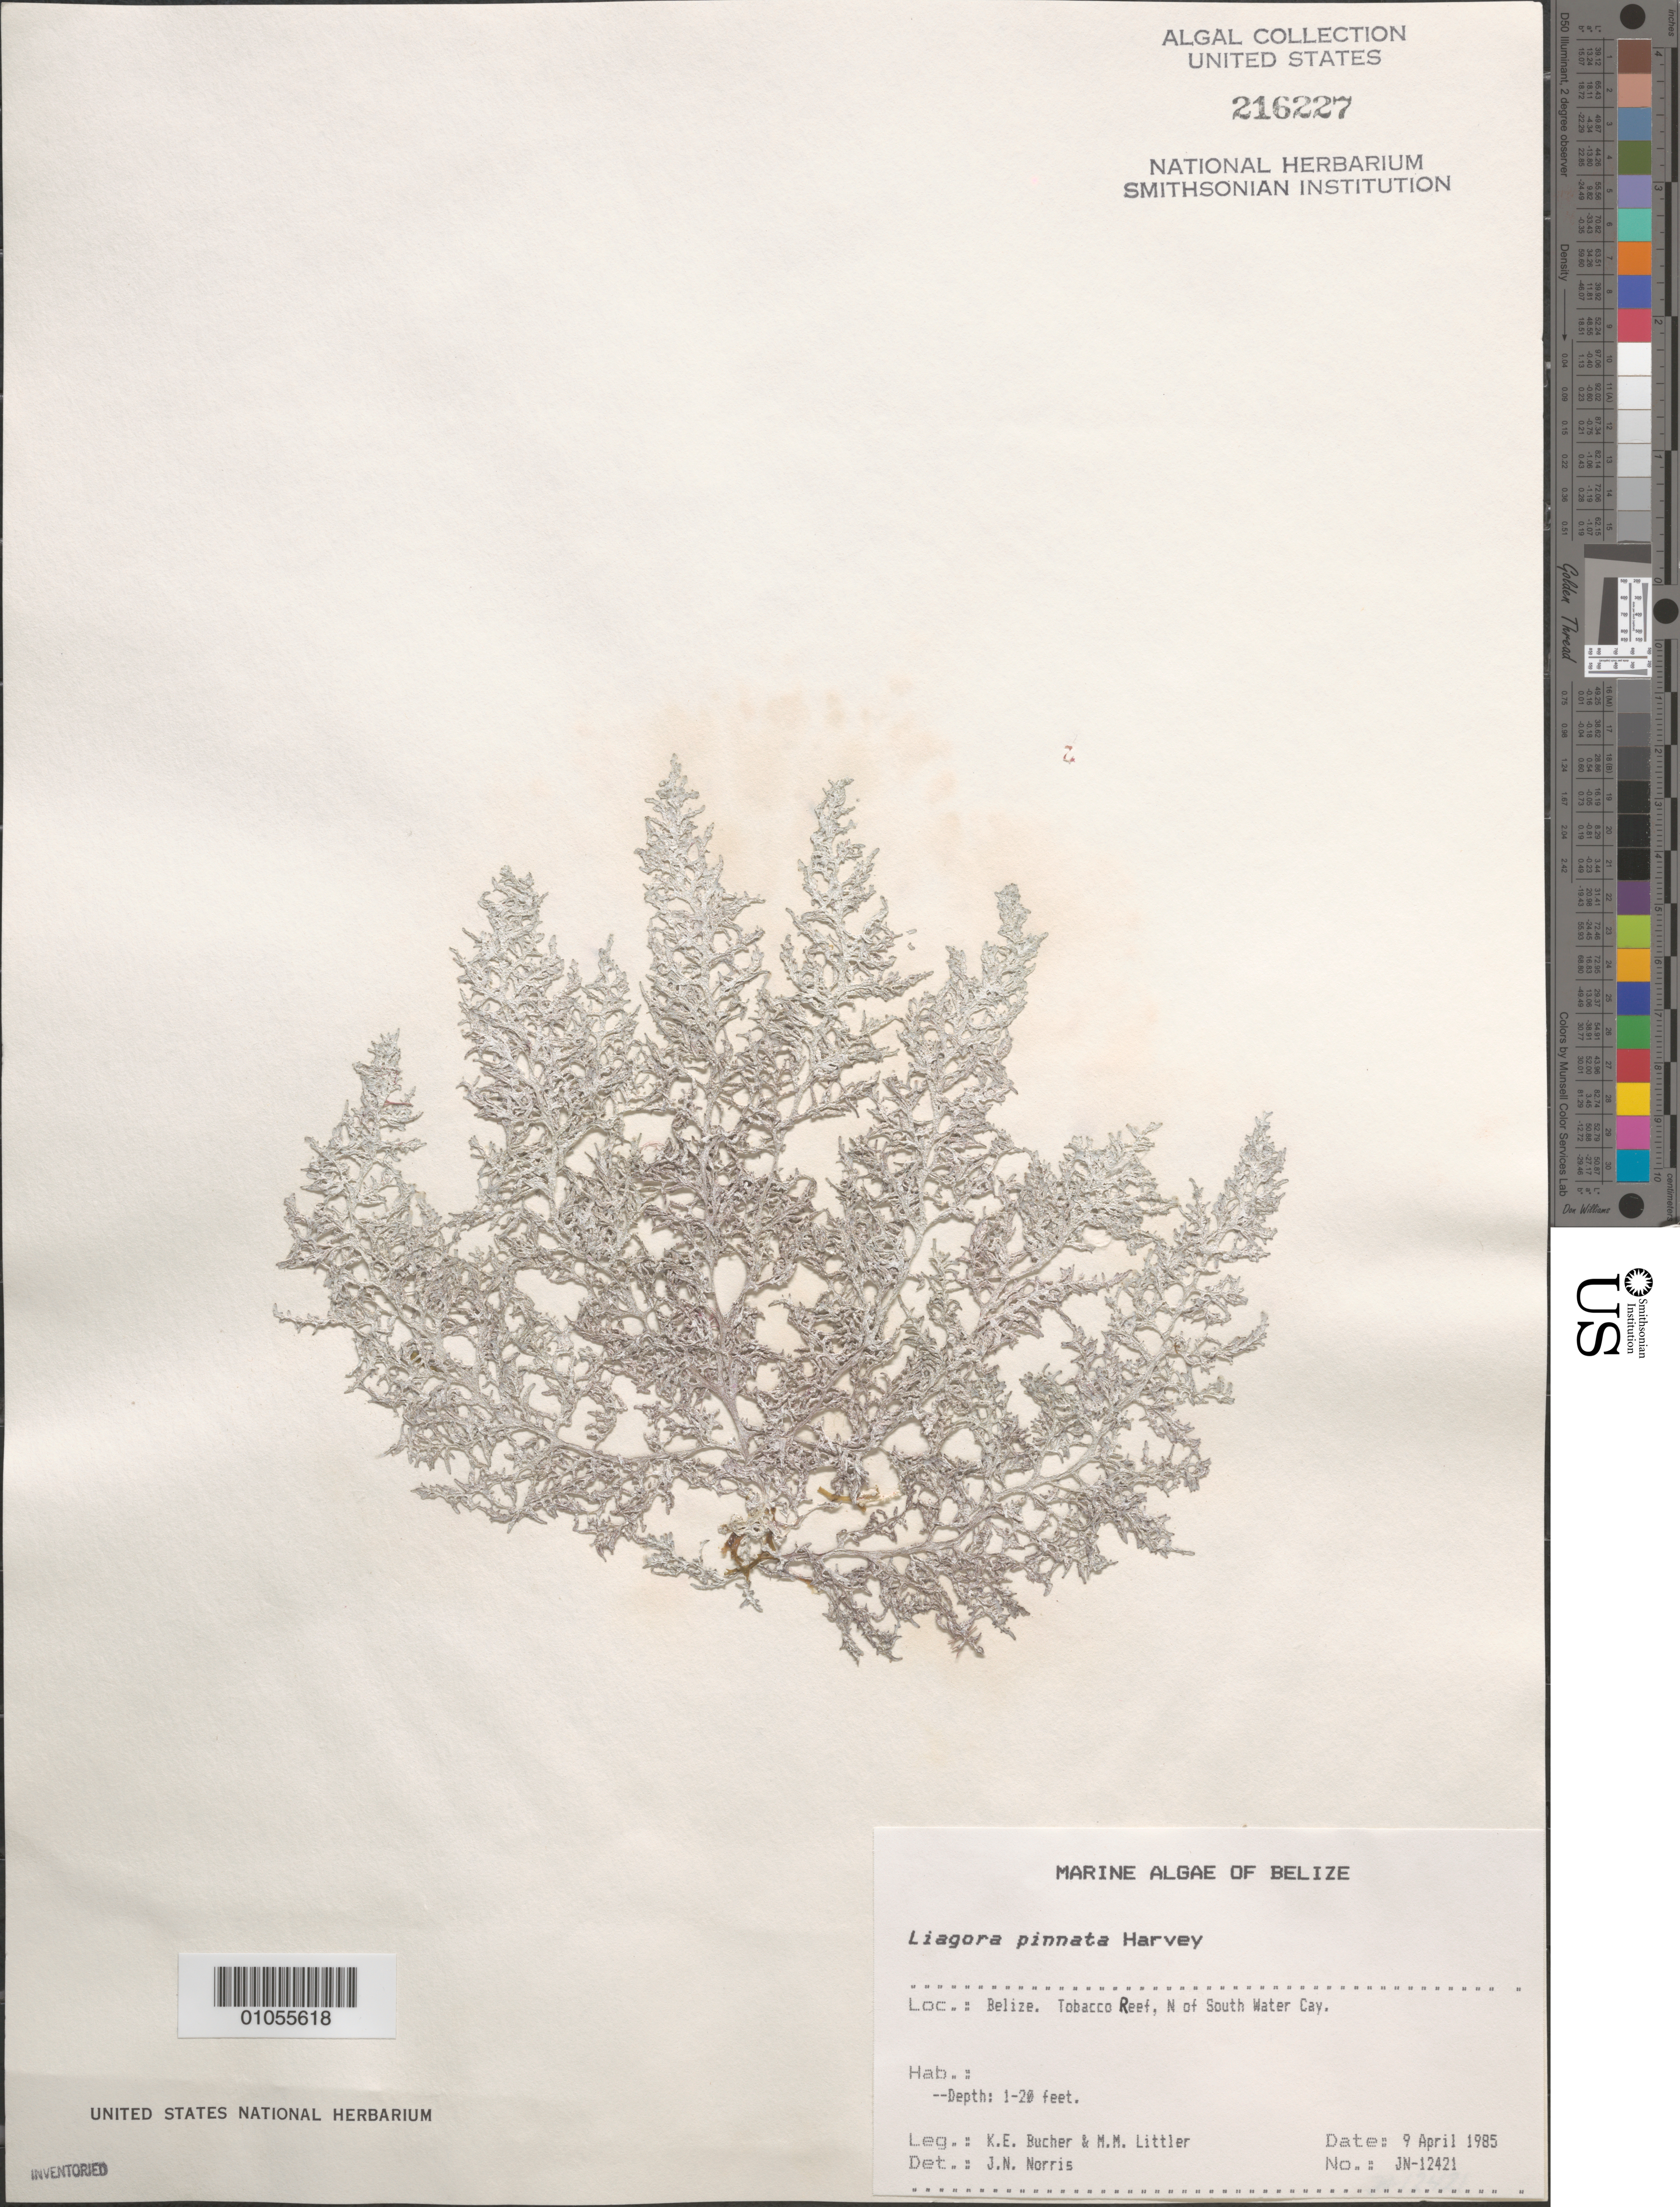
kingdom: Plantae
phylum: Rhodophyta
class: Florideophyceae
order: Nemaliales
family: Liagoraceae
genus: Liagora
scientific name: Liagora pinnata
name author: Harv.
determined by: Norris, James N.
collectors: K. E. Bucher & M. M. Littler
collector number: JN-12421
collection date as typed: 09 Apr 1985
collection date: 1985-04-09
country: Belize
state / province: Stann Creek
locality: Tobacco Reef, north of South Water Cay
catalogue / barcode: US 216227